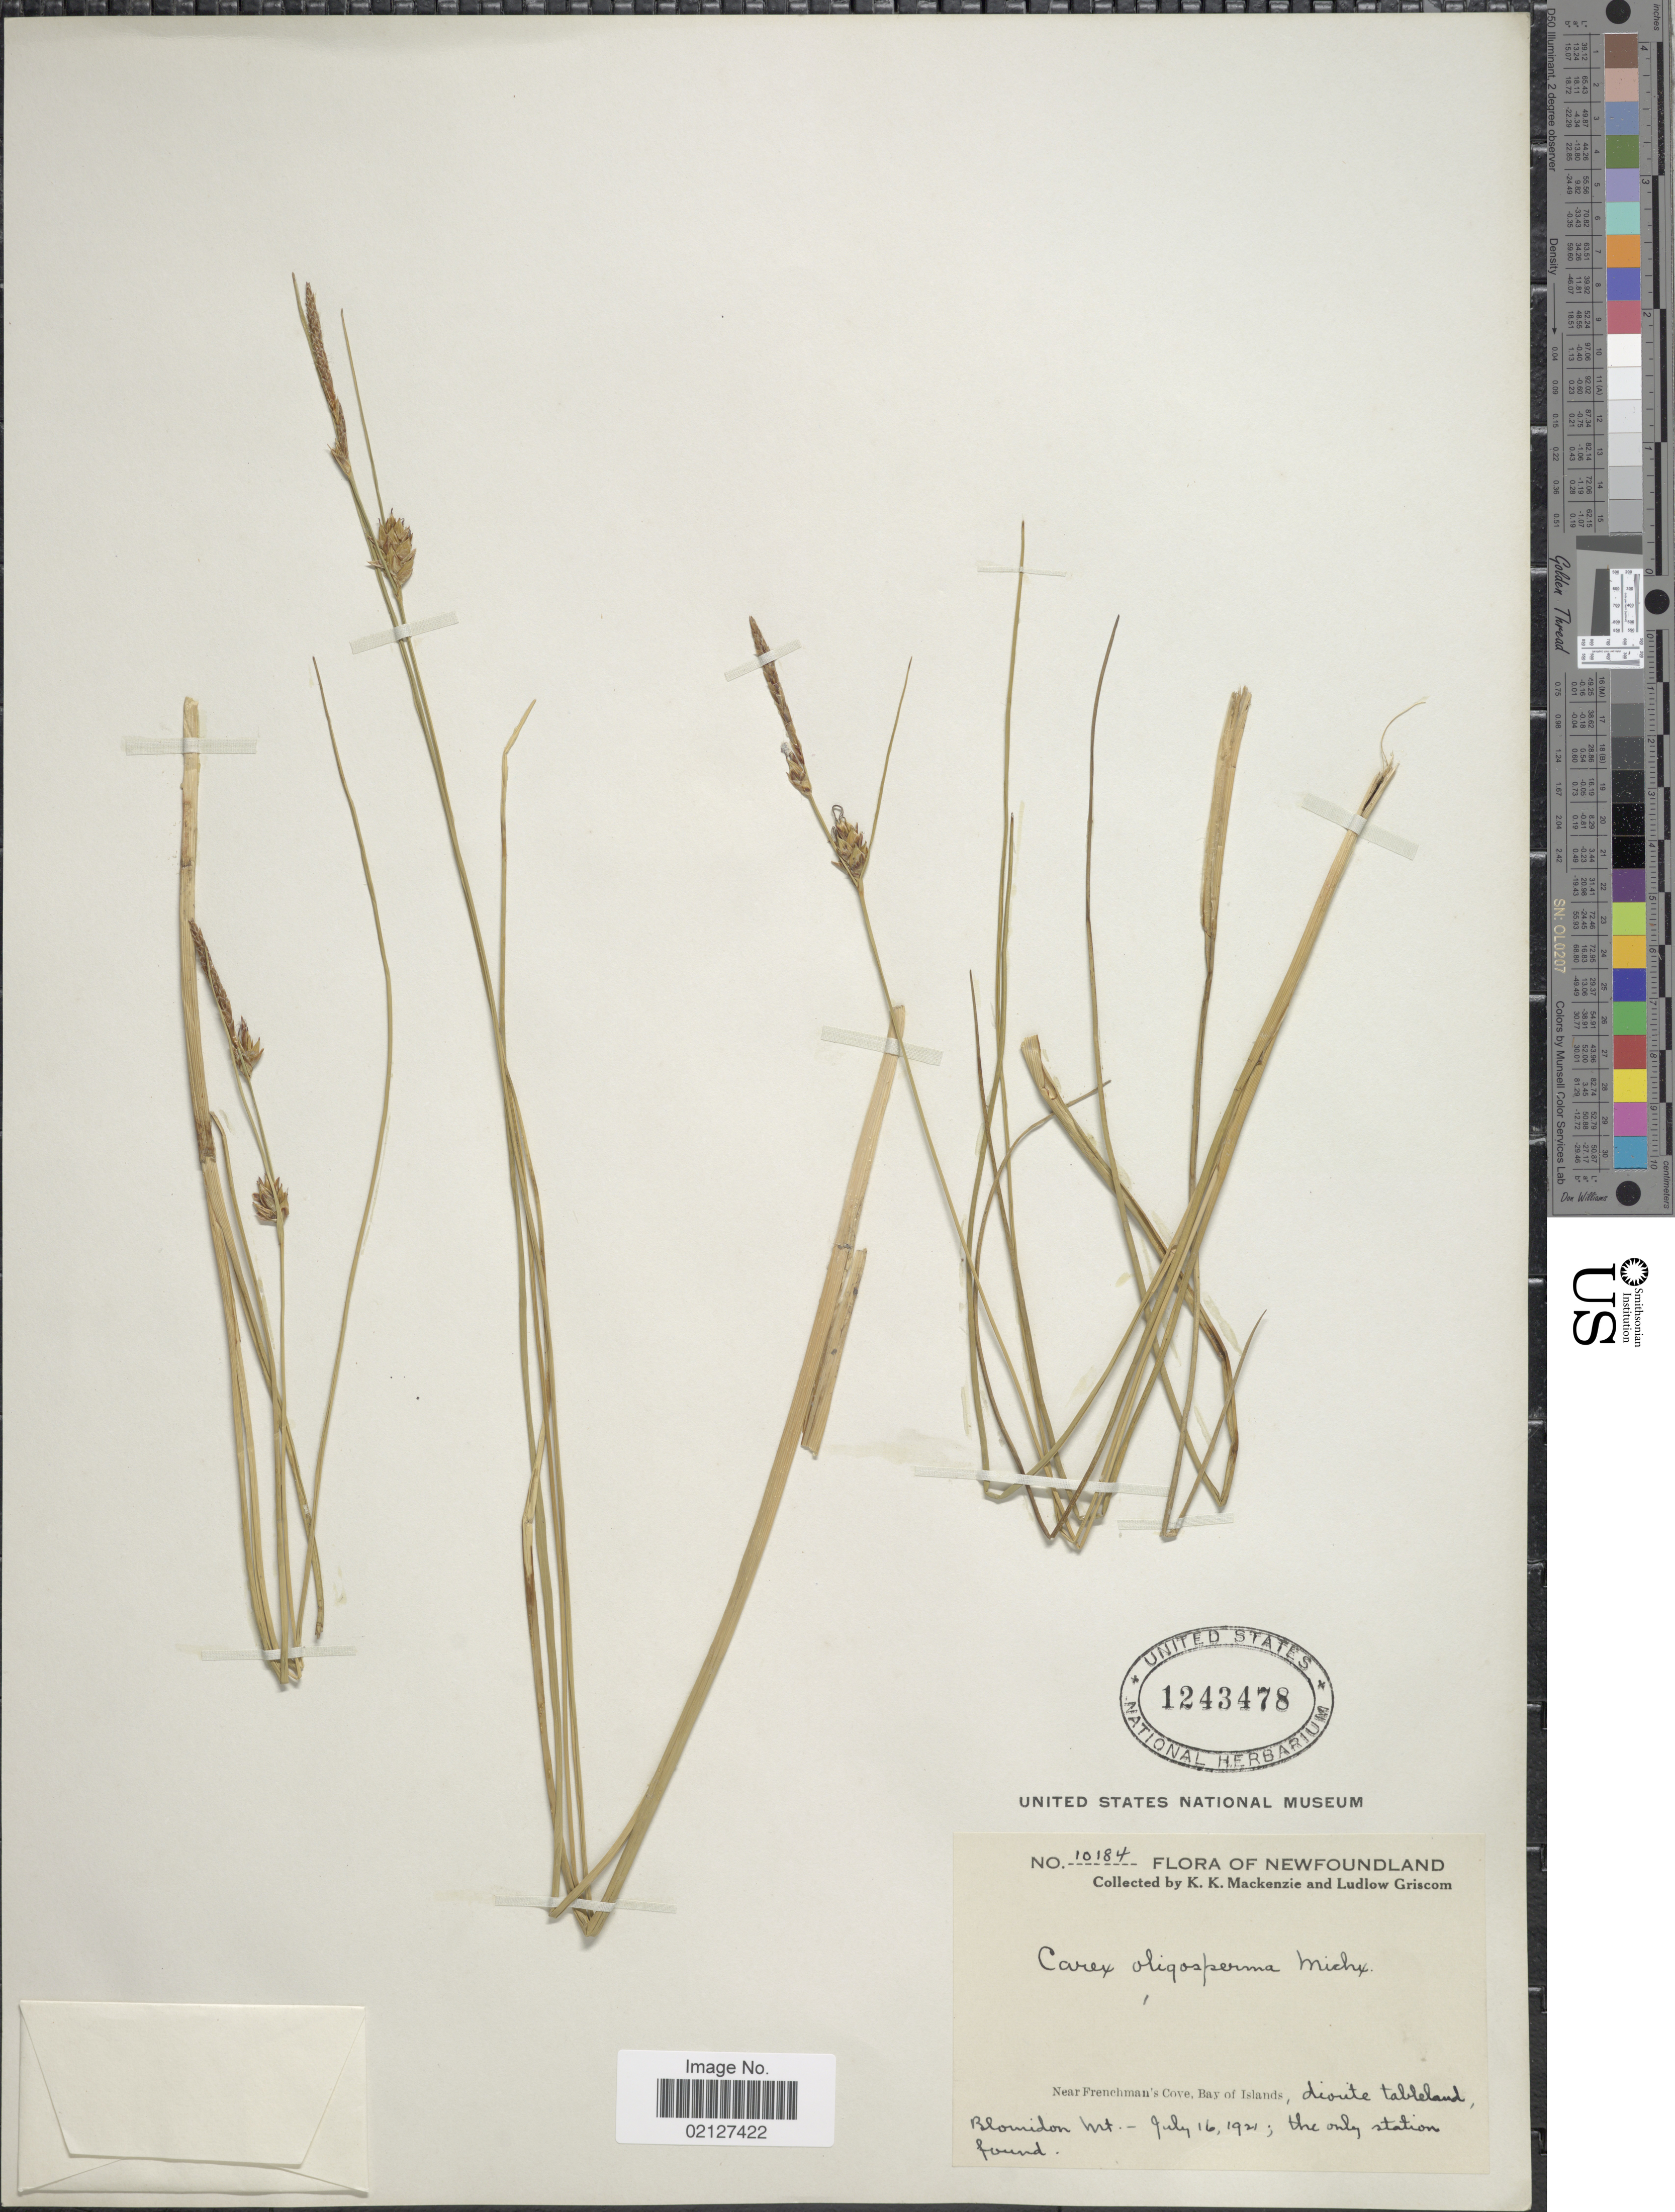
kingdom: Plantae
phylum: Tracheophyta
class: Liliopsida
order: Poales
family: Cyperaceae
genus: Carex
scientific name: Carex oligosperma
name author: Michx.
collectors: K. K. Mackenzie & L. Griscom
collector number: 10184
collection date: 1921-07-16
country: Canada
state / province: Newfoundland and Labrador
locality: Near Frenchman's Cove, Bay of Islands, dioute tableland Bomidon Mt.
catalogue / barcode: US 1243478